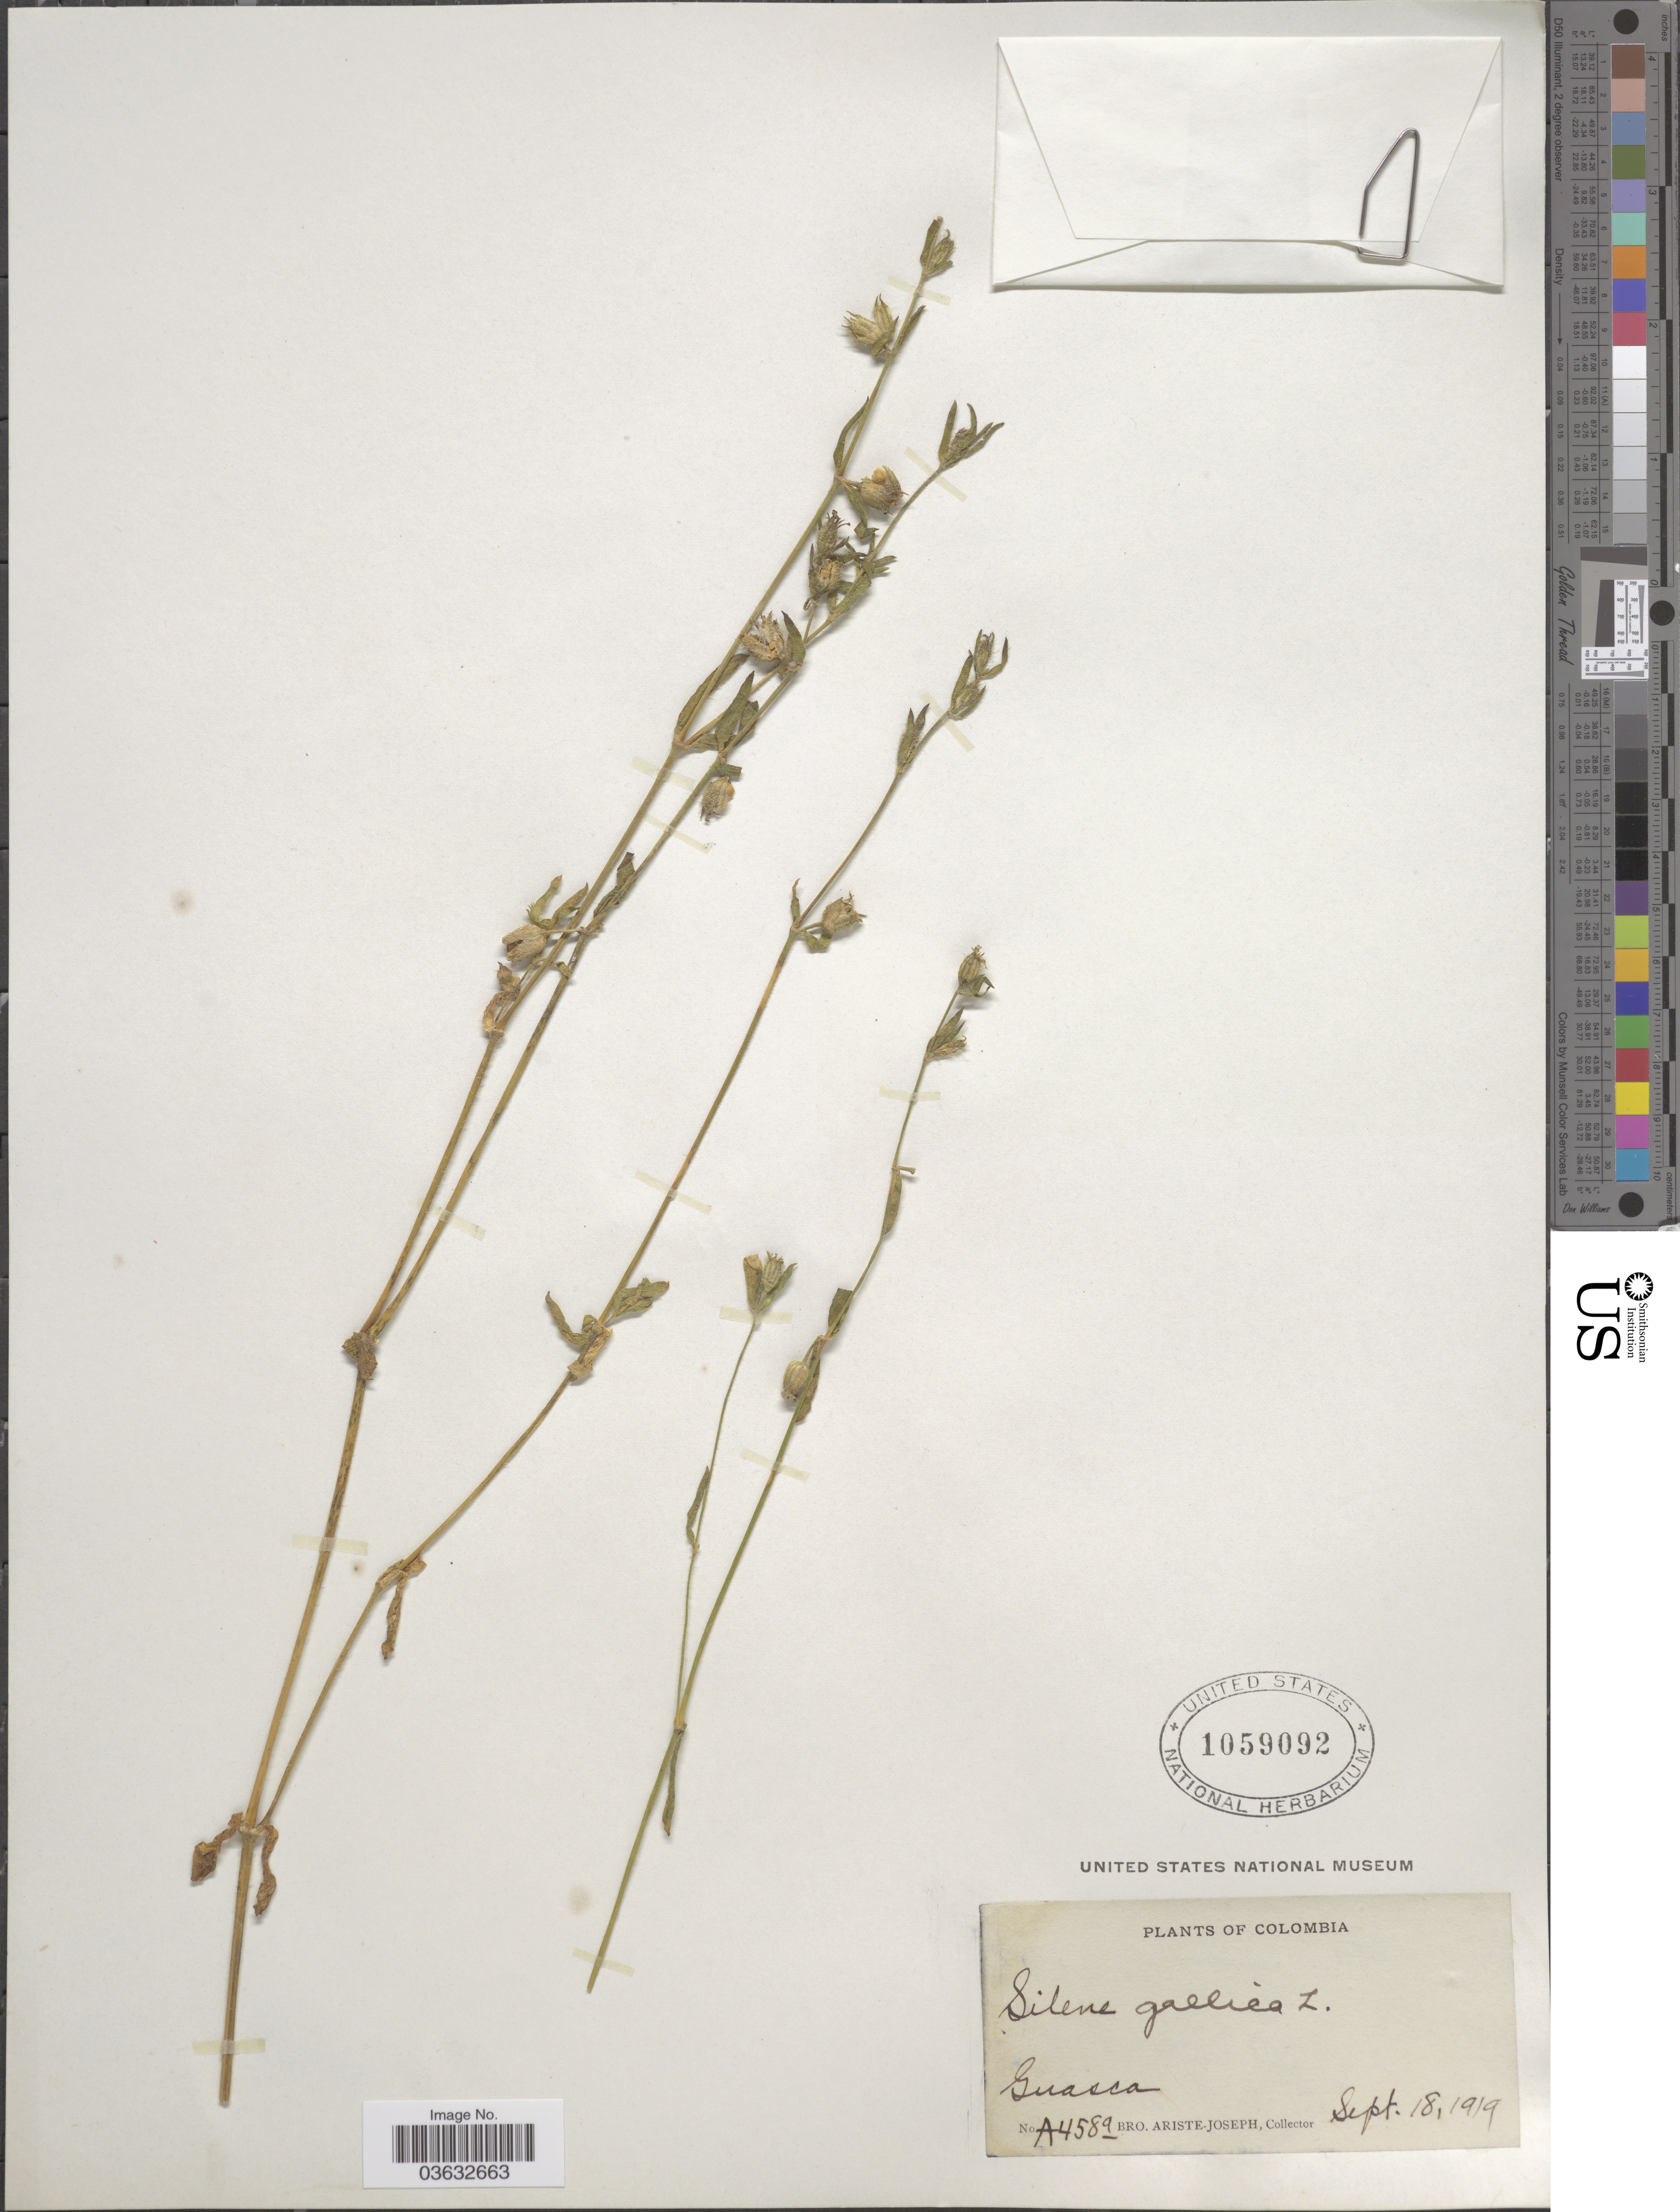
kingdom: Plantae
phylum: Tracheophyta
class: Magnoliopsida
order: Caryophyllales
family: Caryophyllaceae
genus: Silene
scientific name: Silene gallica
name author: L.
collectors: Bro. Ariste-Joseph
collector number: A4589*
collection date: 1919-09-18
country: Colombia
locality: Guasca.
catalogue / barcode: US 1059092